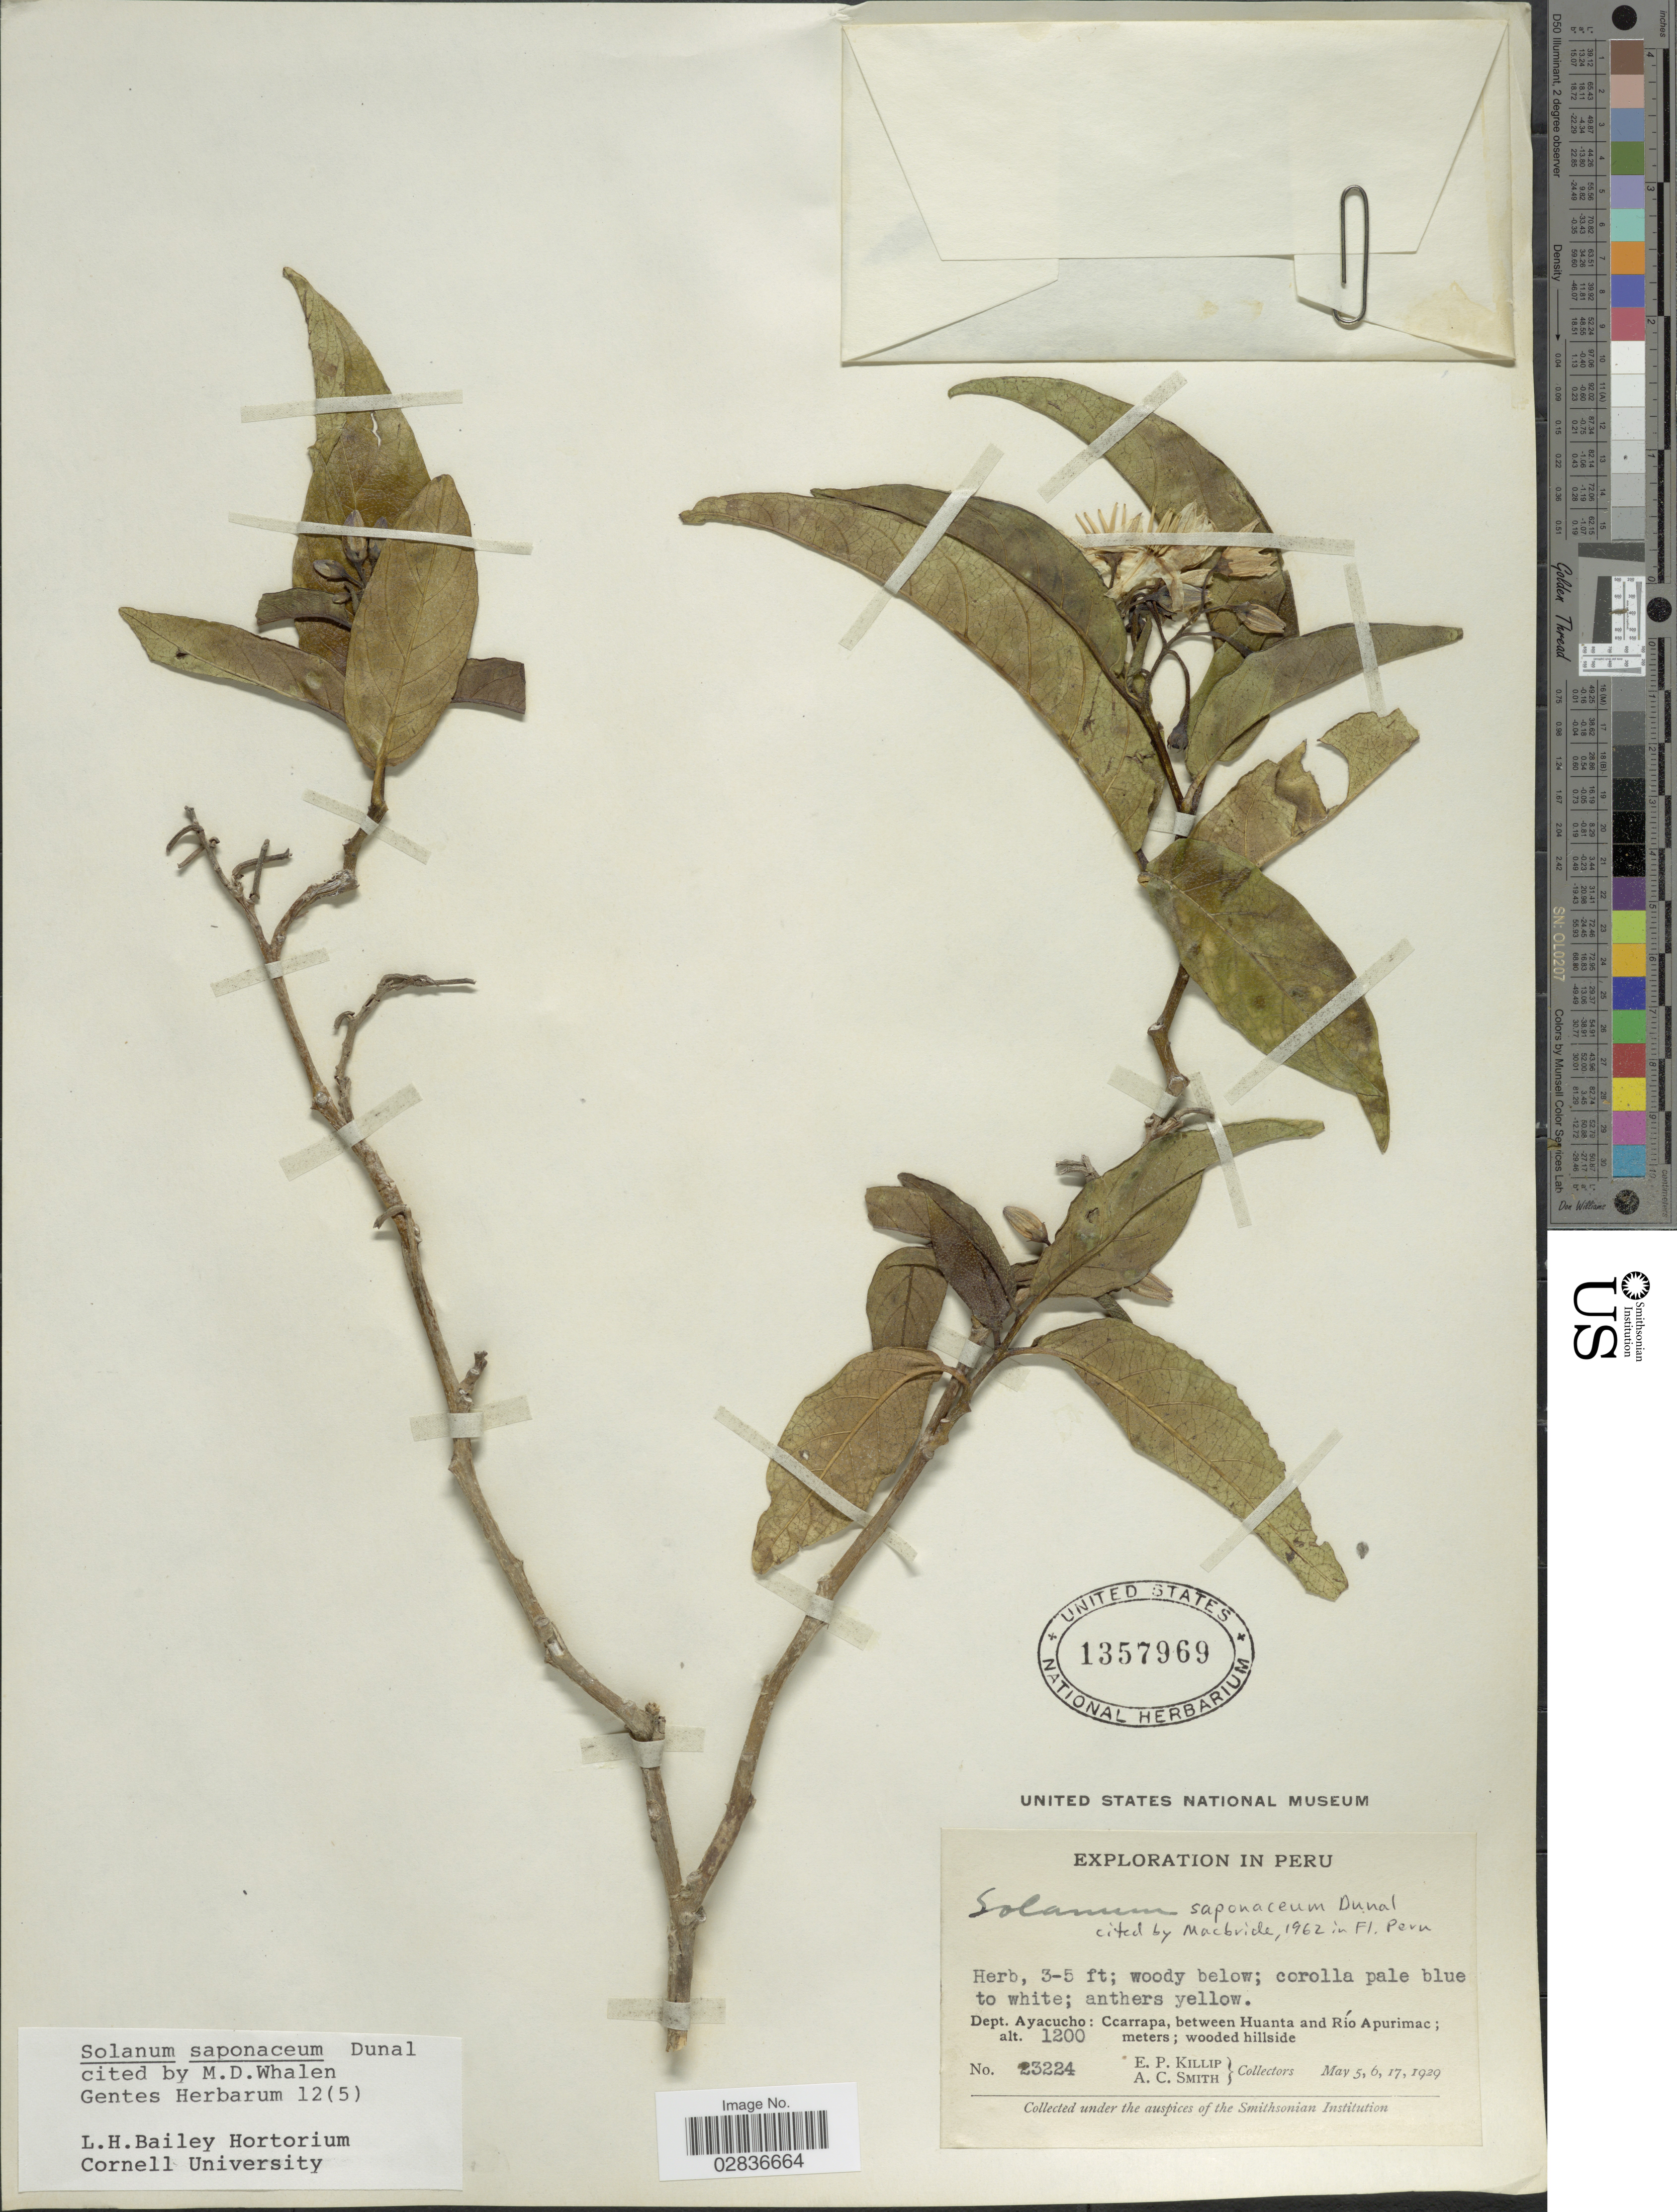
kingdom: Plantae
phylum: Tracheophyta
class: Magnoliopsida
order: Solanales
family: Solanaceae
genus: Solanum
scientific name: Solanum saponaceum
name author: Dunal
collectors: E. P. Killip & A. C. Smith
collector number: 23224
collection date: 1929-05-05/1929-05-17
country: Peru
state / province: Ayacucho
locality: Dept. Ayacucho: Ccarrapa, between Huanta and Río Apurimac.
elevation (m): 1200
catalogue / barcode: US 1357969